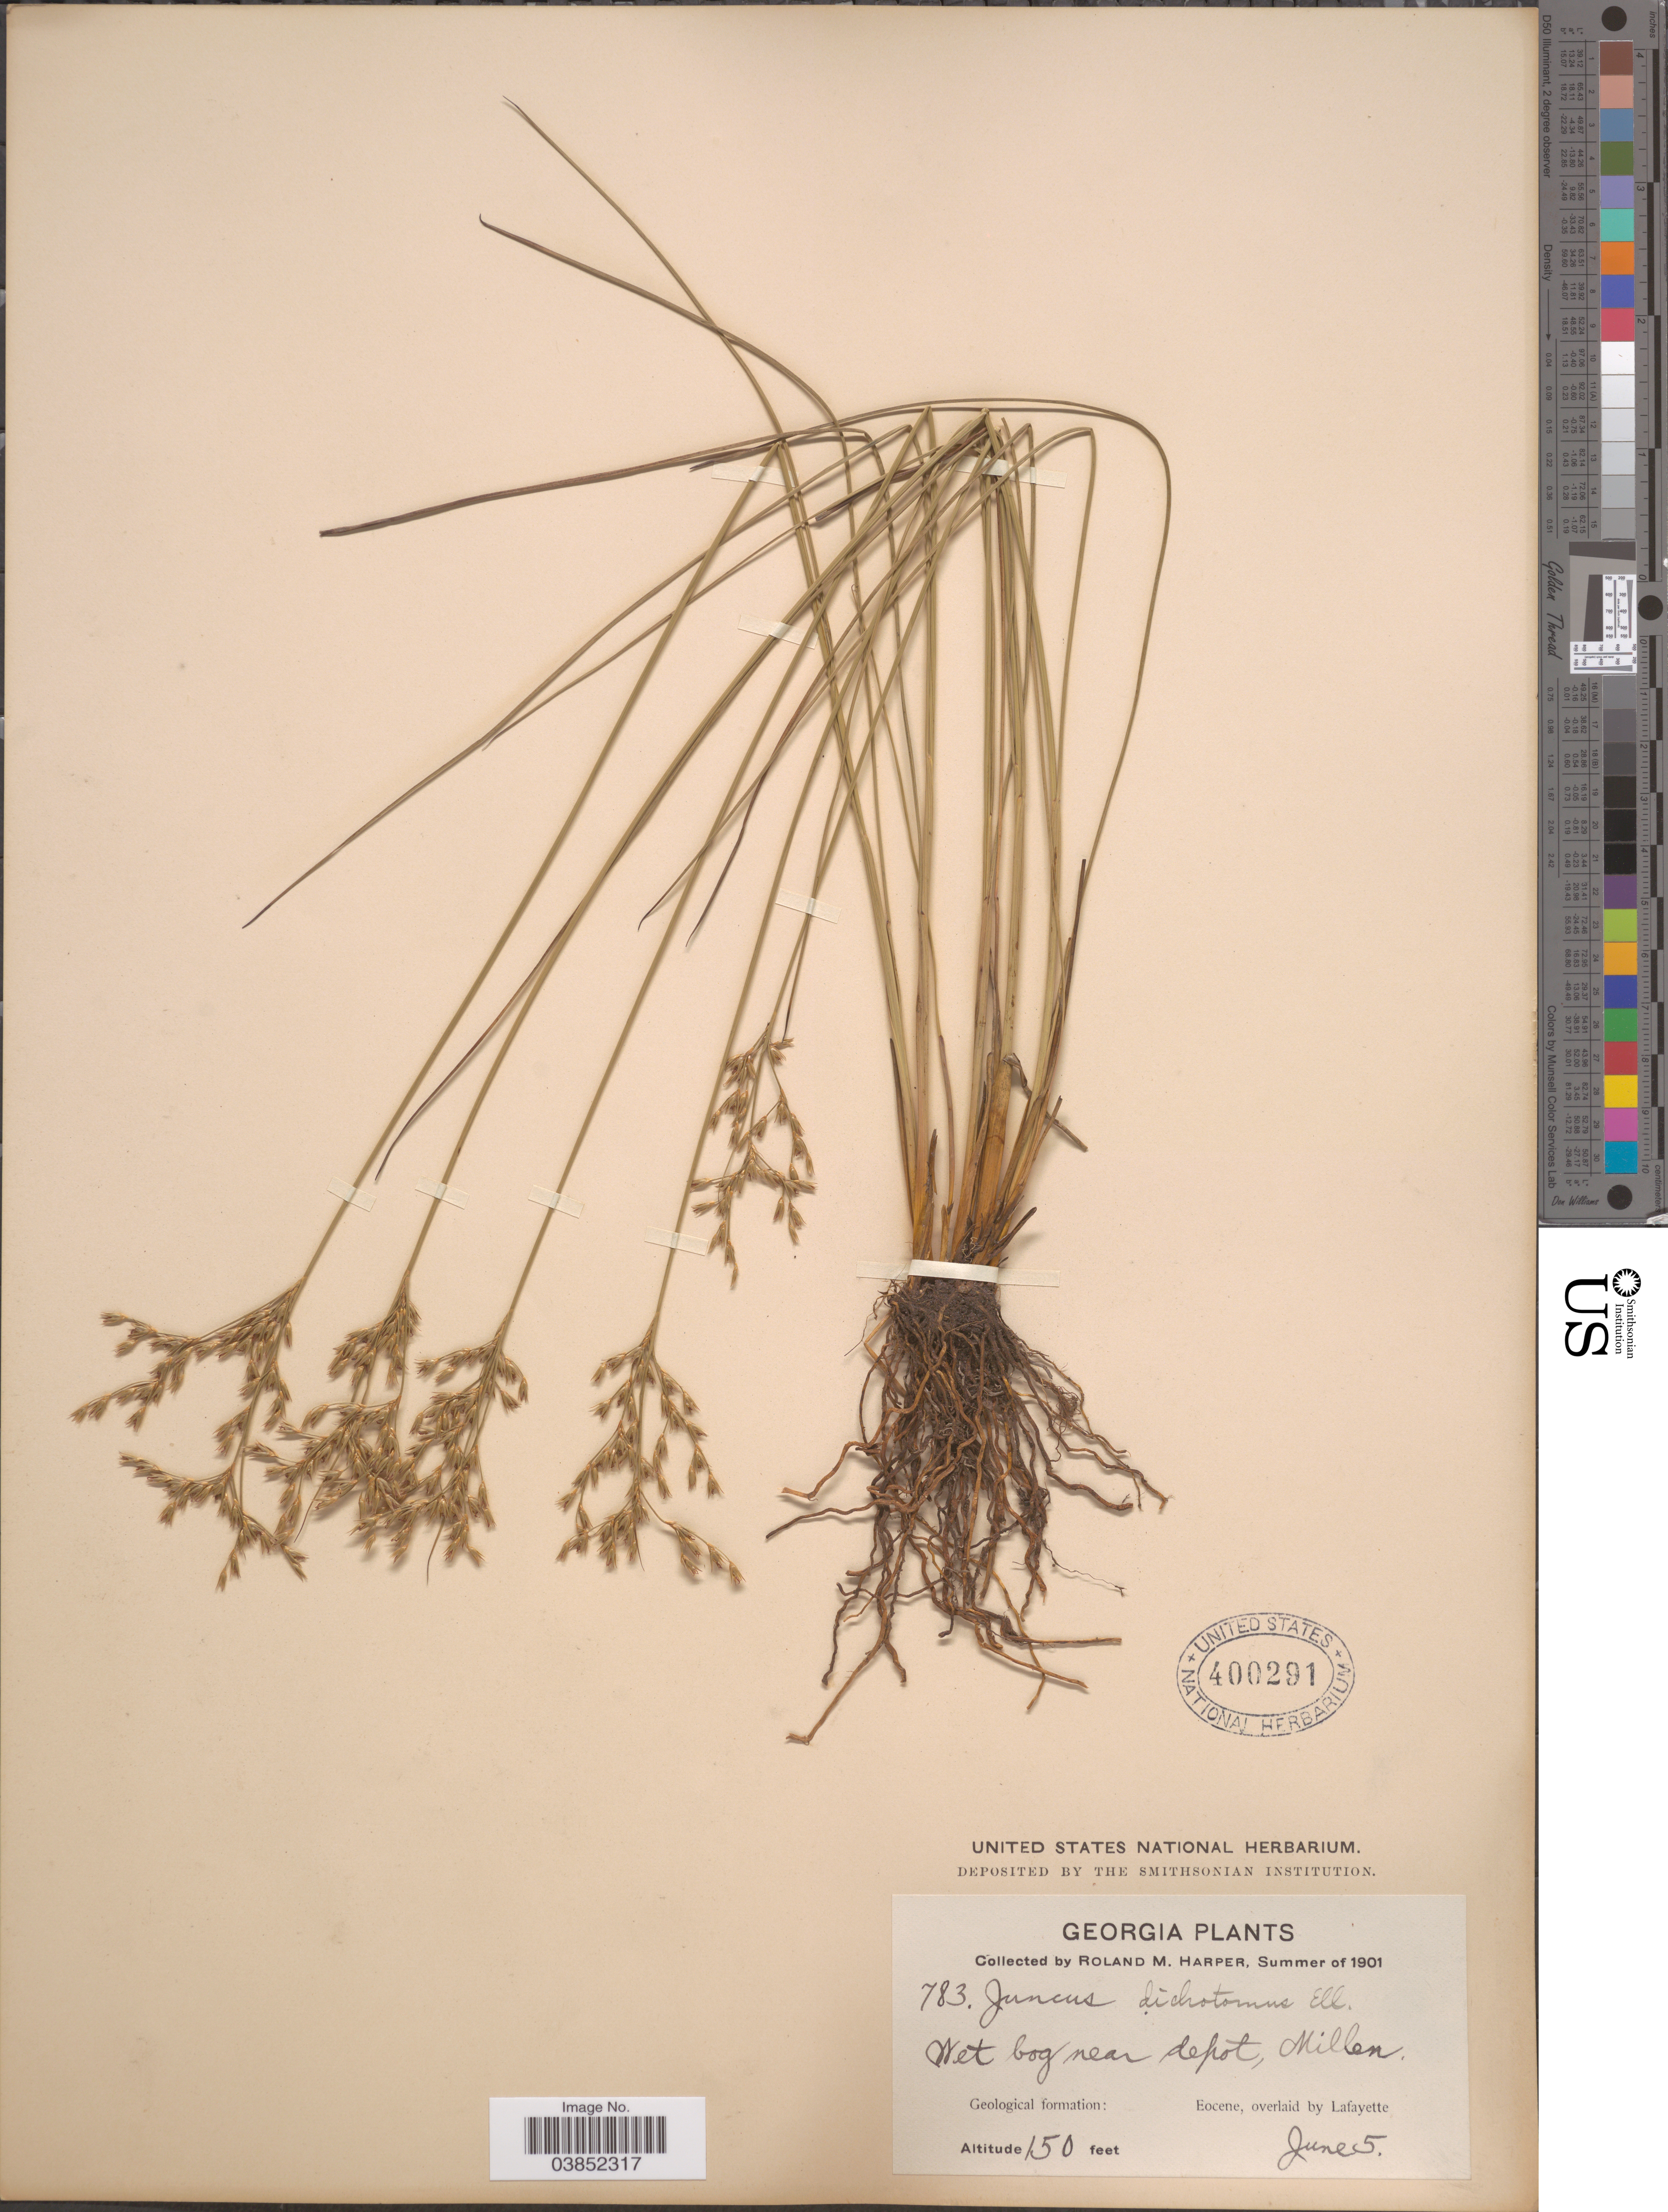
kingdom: Plantae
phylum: Tracheophyta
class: Liliopsida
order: Poales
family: Juncaceae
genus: Juncus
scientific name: Juncus dichotomus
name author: Elliott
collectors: R. M. Harper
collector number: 783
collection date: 1901-06-05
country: United States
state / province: Georgia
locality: Wet bog near depot, Millen. Geological formation: Eocene, overlaid by Lafayette.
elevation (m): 46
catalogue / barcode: US 400291